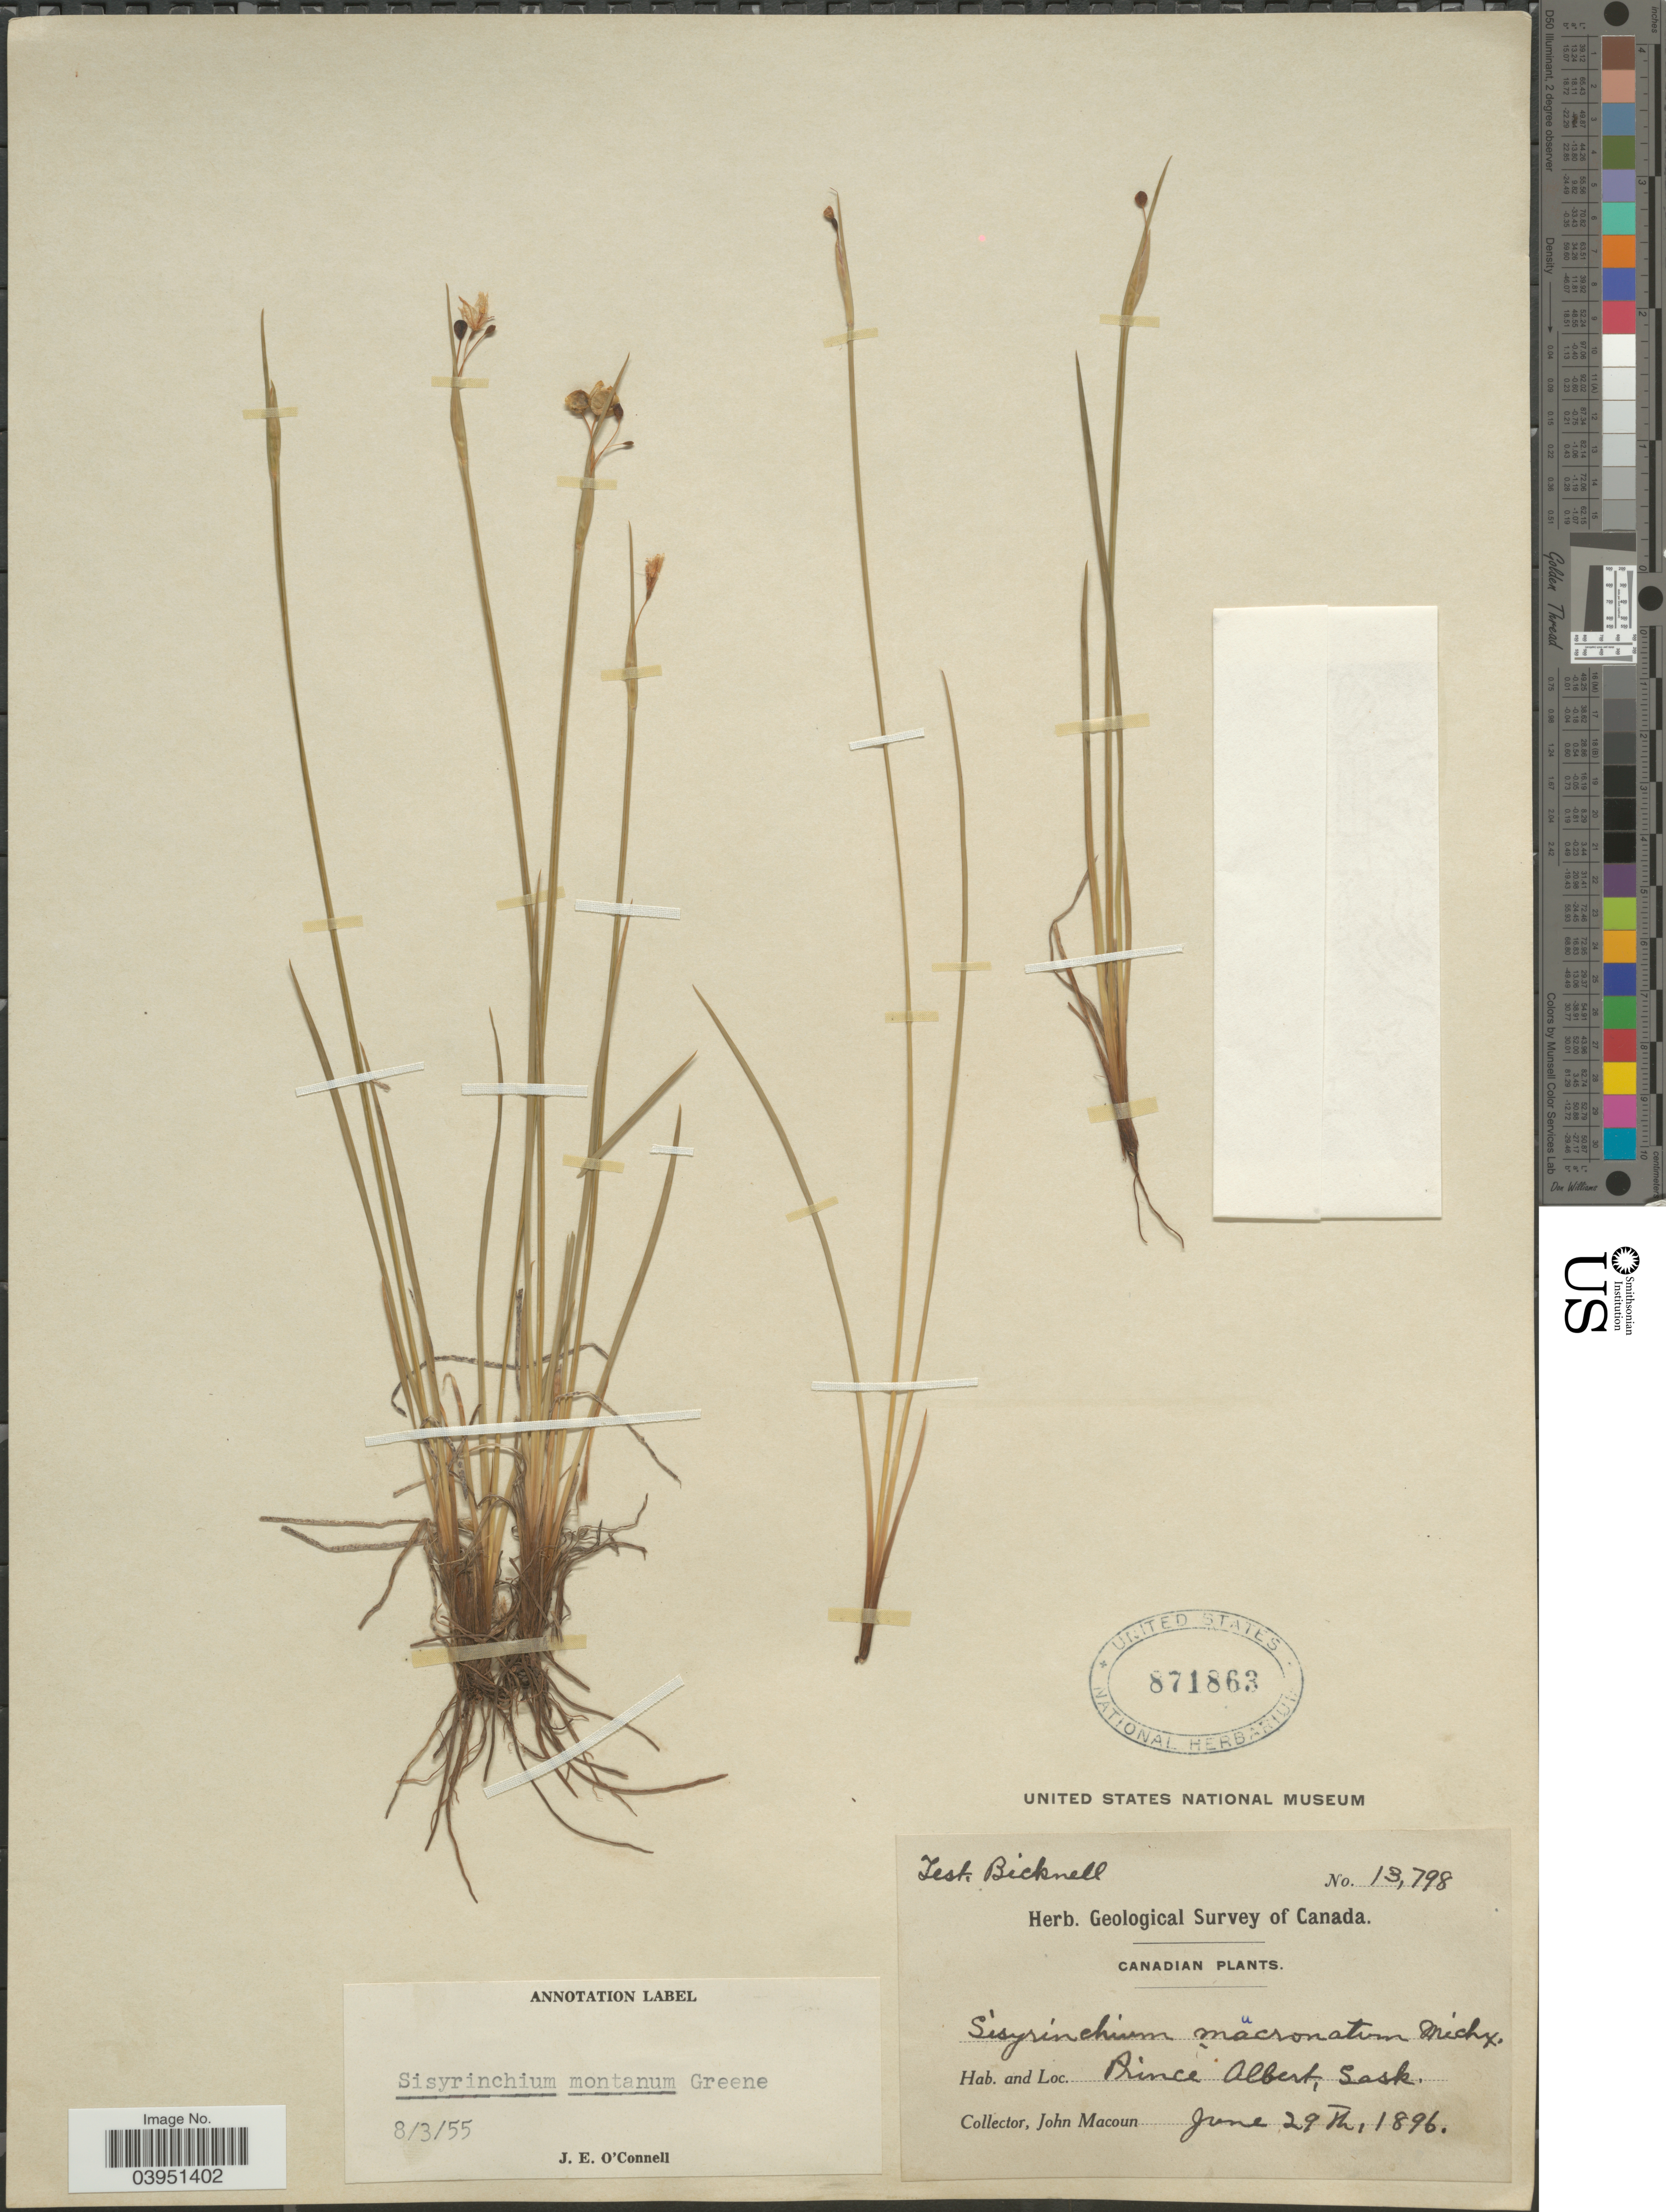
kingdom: Plantae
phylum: Tracheophyta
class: Liliopsida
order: Asparagales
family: Iridaceae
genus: Sisyrinchium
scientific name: Sisyrinchium montanum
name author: Greene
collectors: J. Macoun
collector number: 13798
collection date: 1896-06-29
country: Canada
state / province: Saskatchewan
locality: Prince Albert, Sask.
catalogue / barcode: US 871863